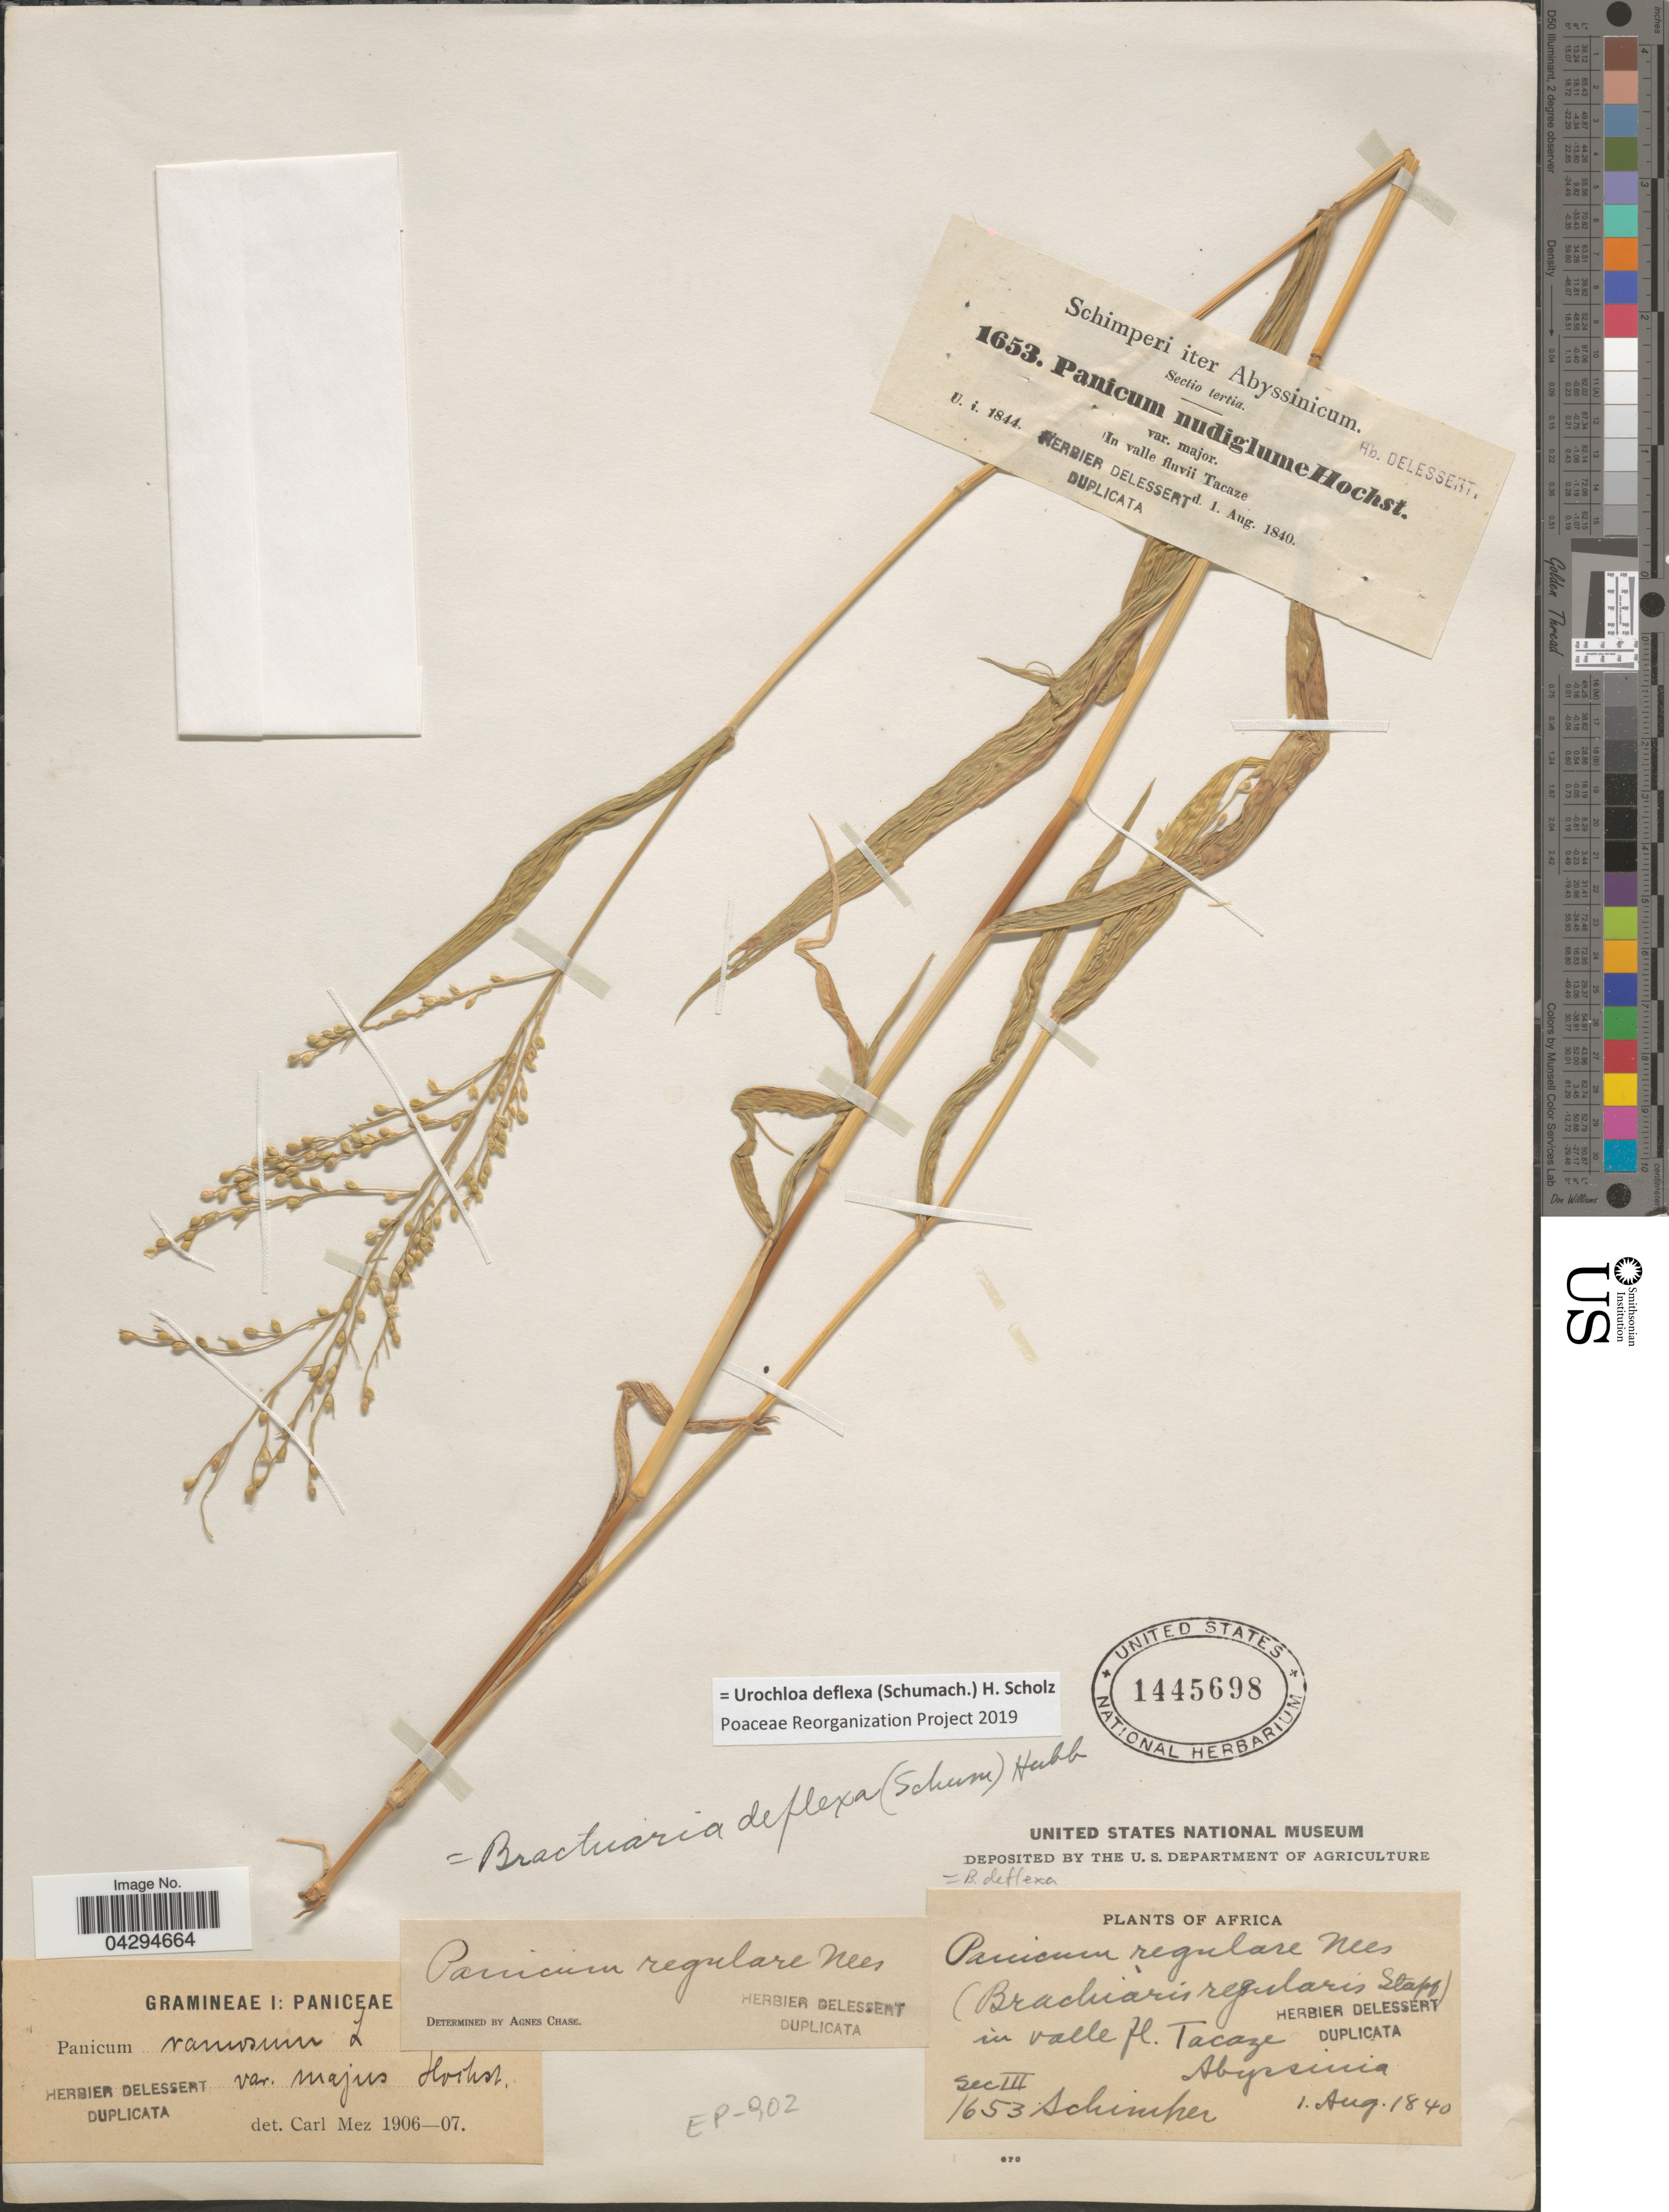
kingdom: Plantae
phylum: Tracheophyta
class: Liliopsida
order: Poales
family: Poaceae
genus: Urochloa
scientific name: Urochloa deflexa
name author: (Schumach.) H. Scholz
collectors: -. Schimper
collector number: SCIII1653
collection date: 1840-08-01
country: Ethiopia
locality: In valle fl. Tacaze. Abyssinia.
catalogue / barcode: US 1445698